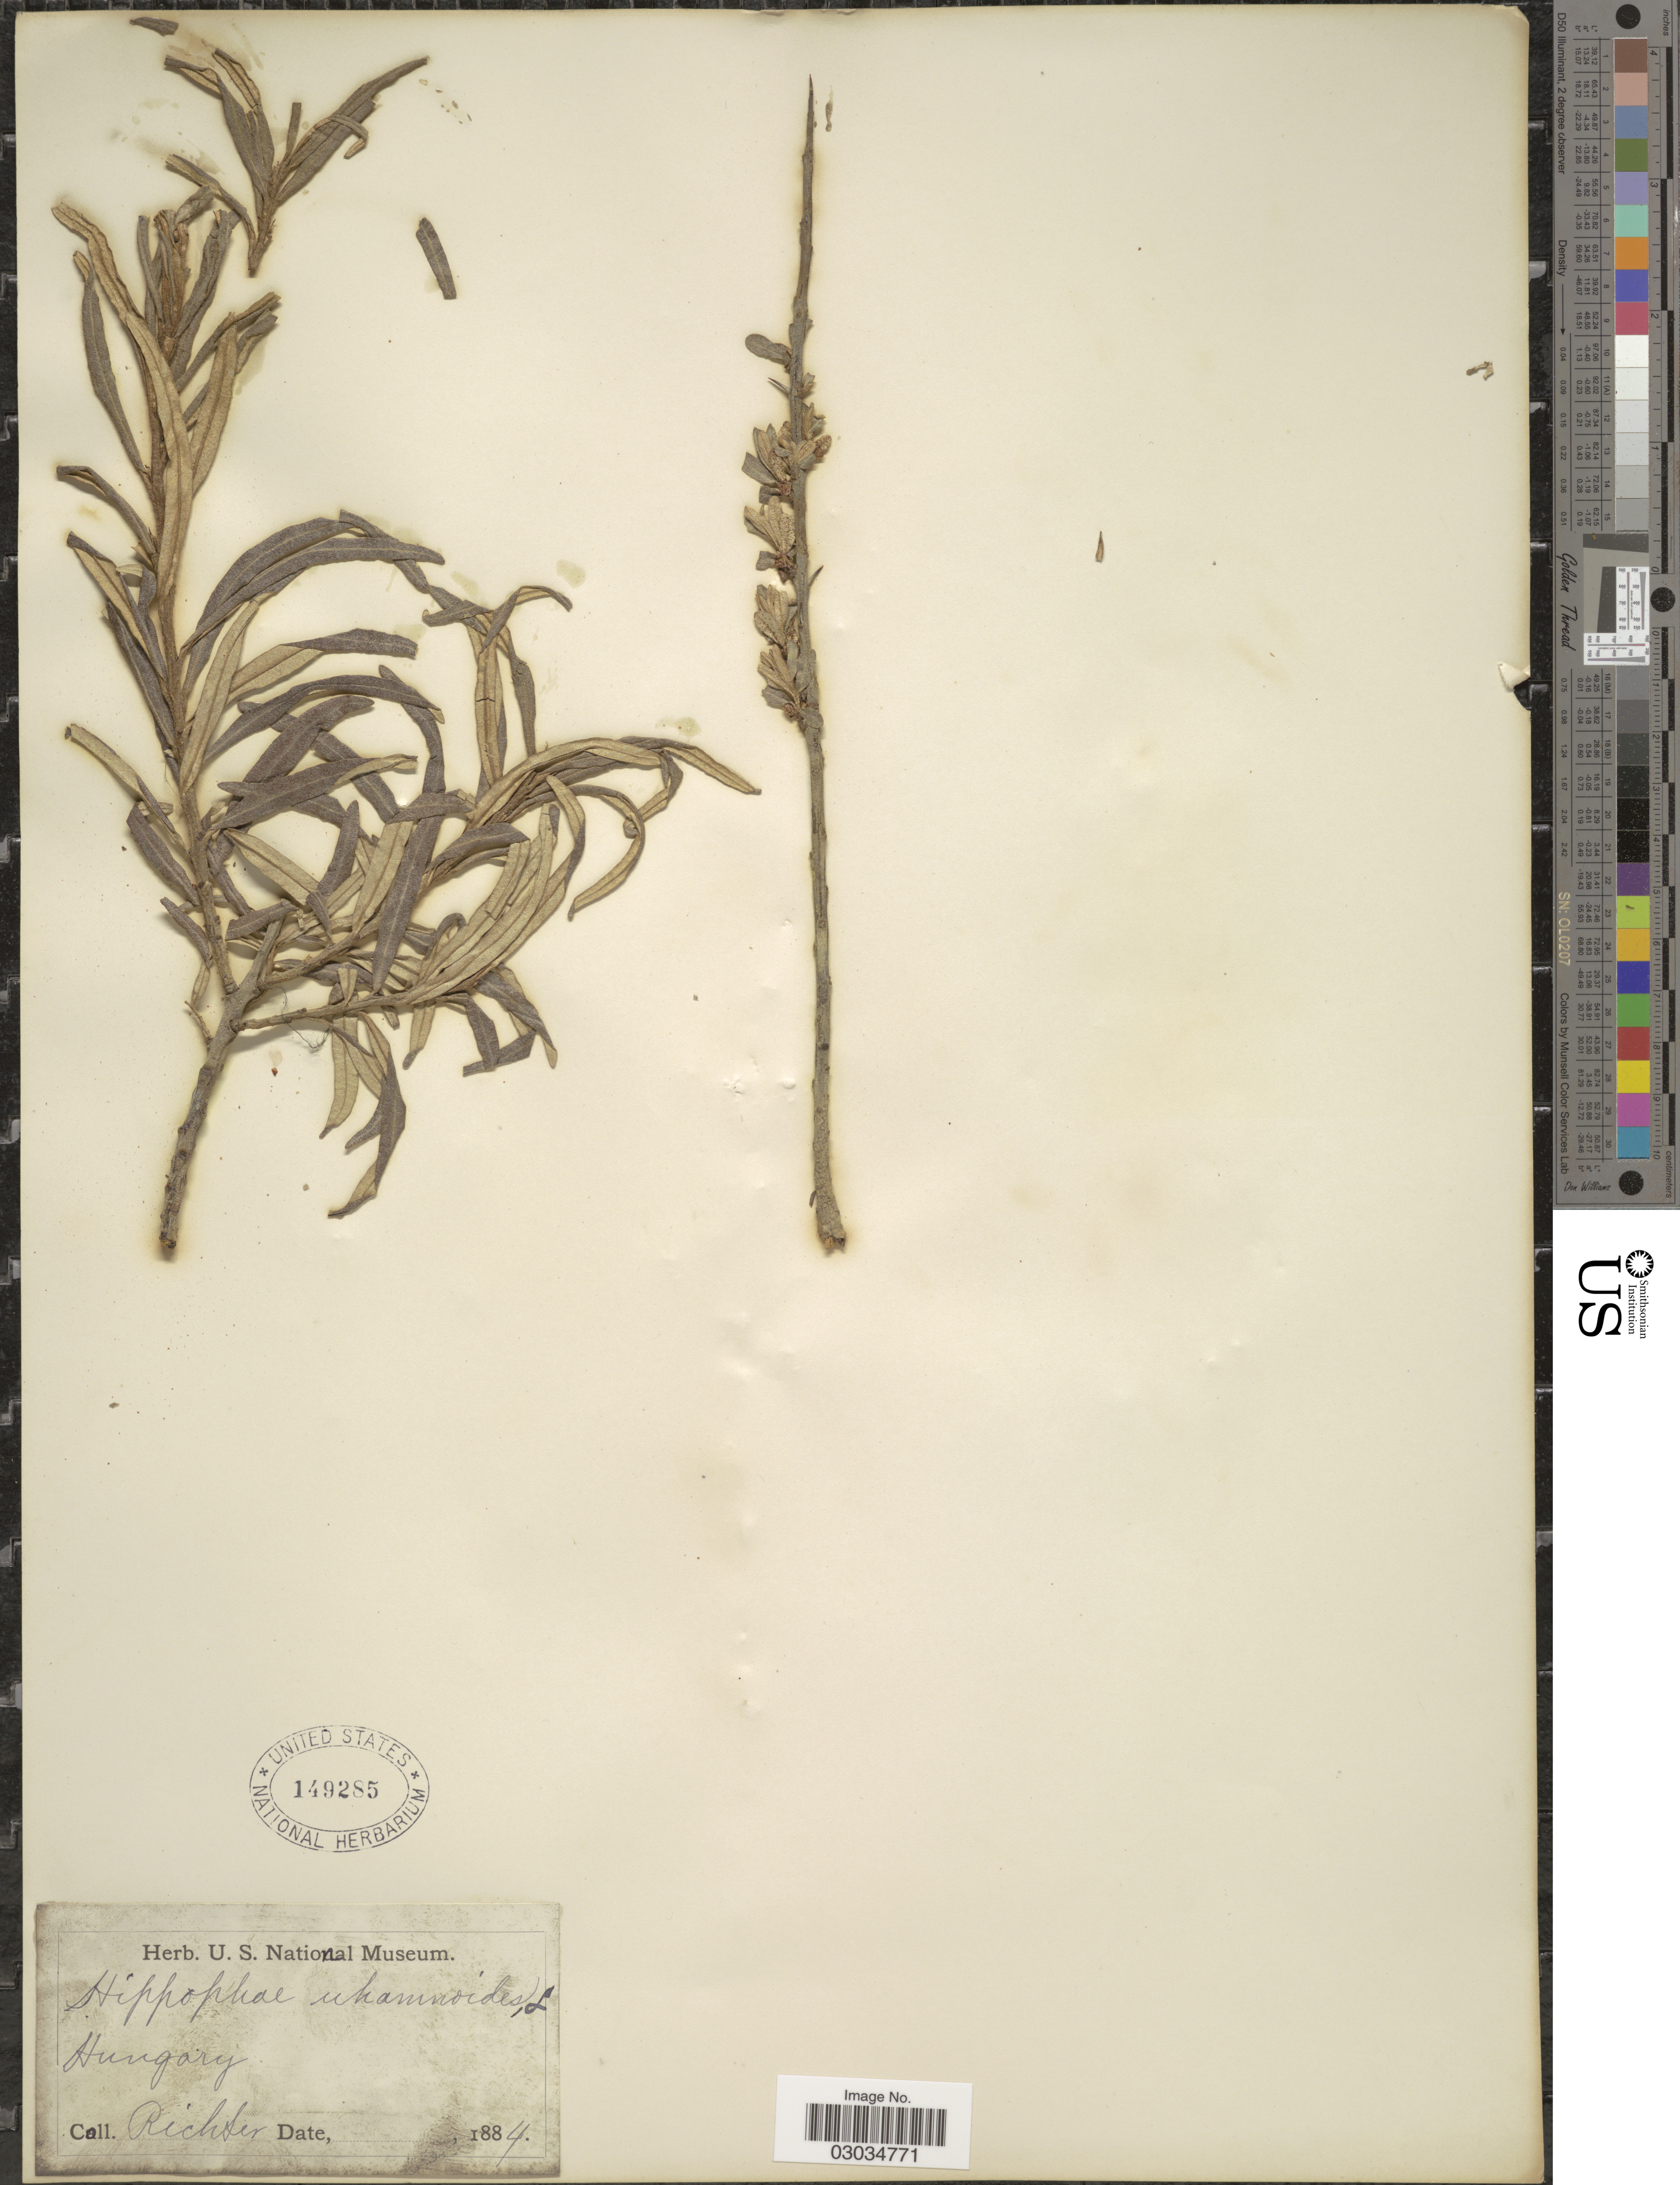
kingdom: Plantae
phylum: Tracheophyta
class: Magnoliopsida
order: Rosales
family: Elaeagnaceae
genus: Hippophae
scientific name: Hippophae rhamnoides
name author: L.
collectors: -- Richter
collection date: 1884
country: Hungary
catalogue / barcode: US 149285